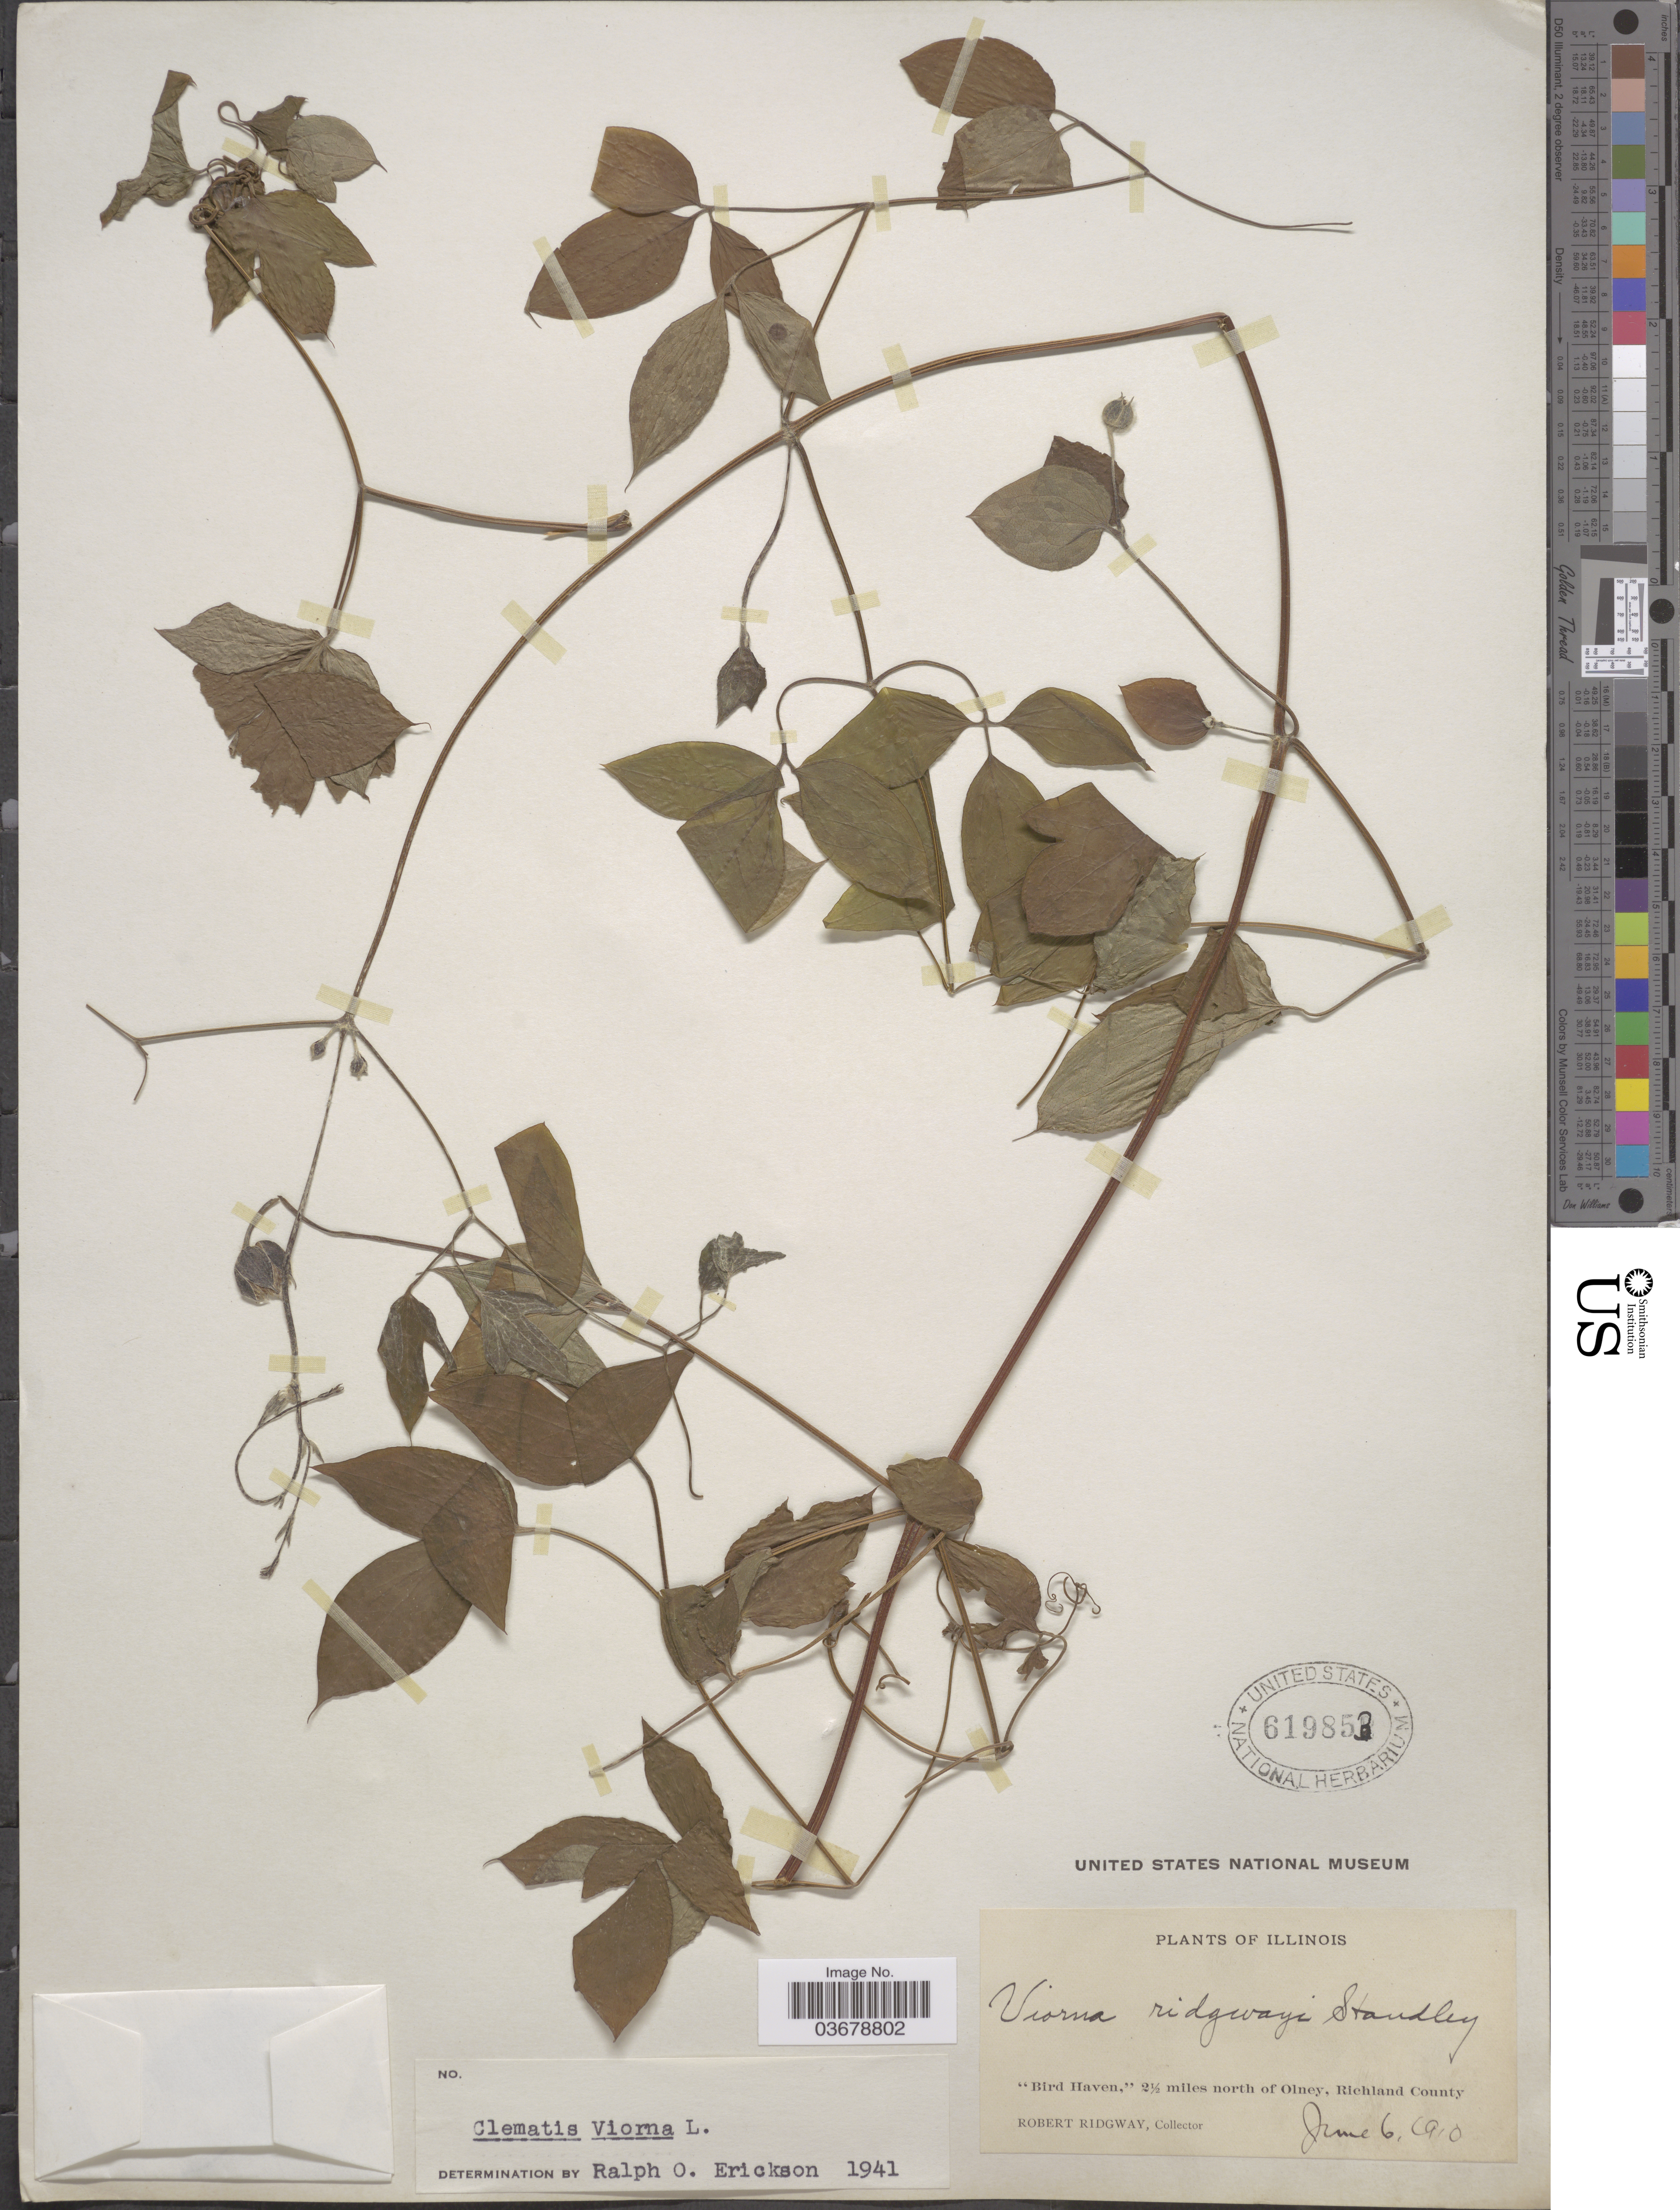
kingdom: Plantae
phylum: Tracheophyta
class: Magnoliopsida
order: Ranunculales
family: Ranunculaceae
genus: Clematis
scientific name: Clematis viorna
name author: L.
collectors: R. Ridgway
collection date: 1910-06-06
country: United States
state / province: Illinois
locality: "Bird Haven", 2½ miles north of Olney, Richland County.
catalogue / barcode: US 619853